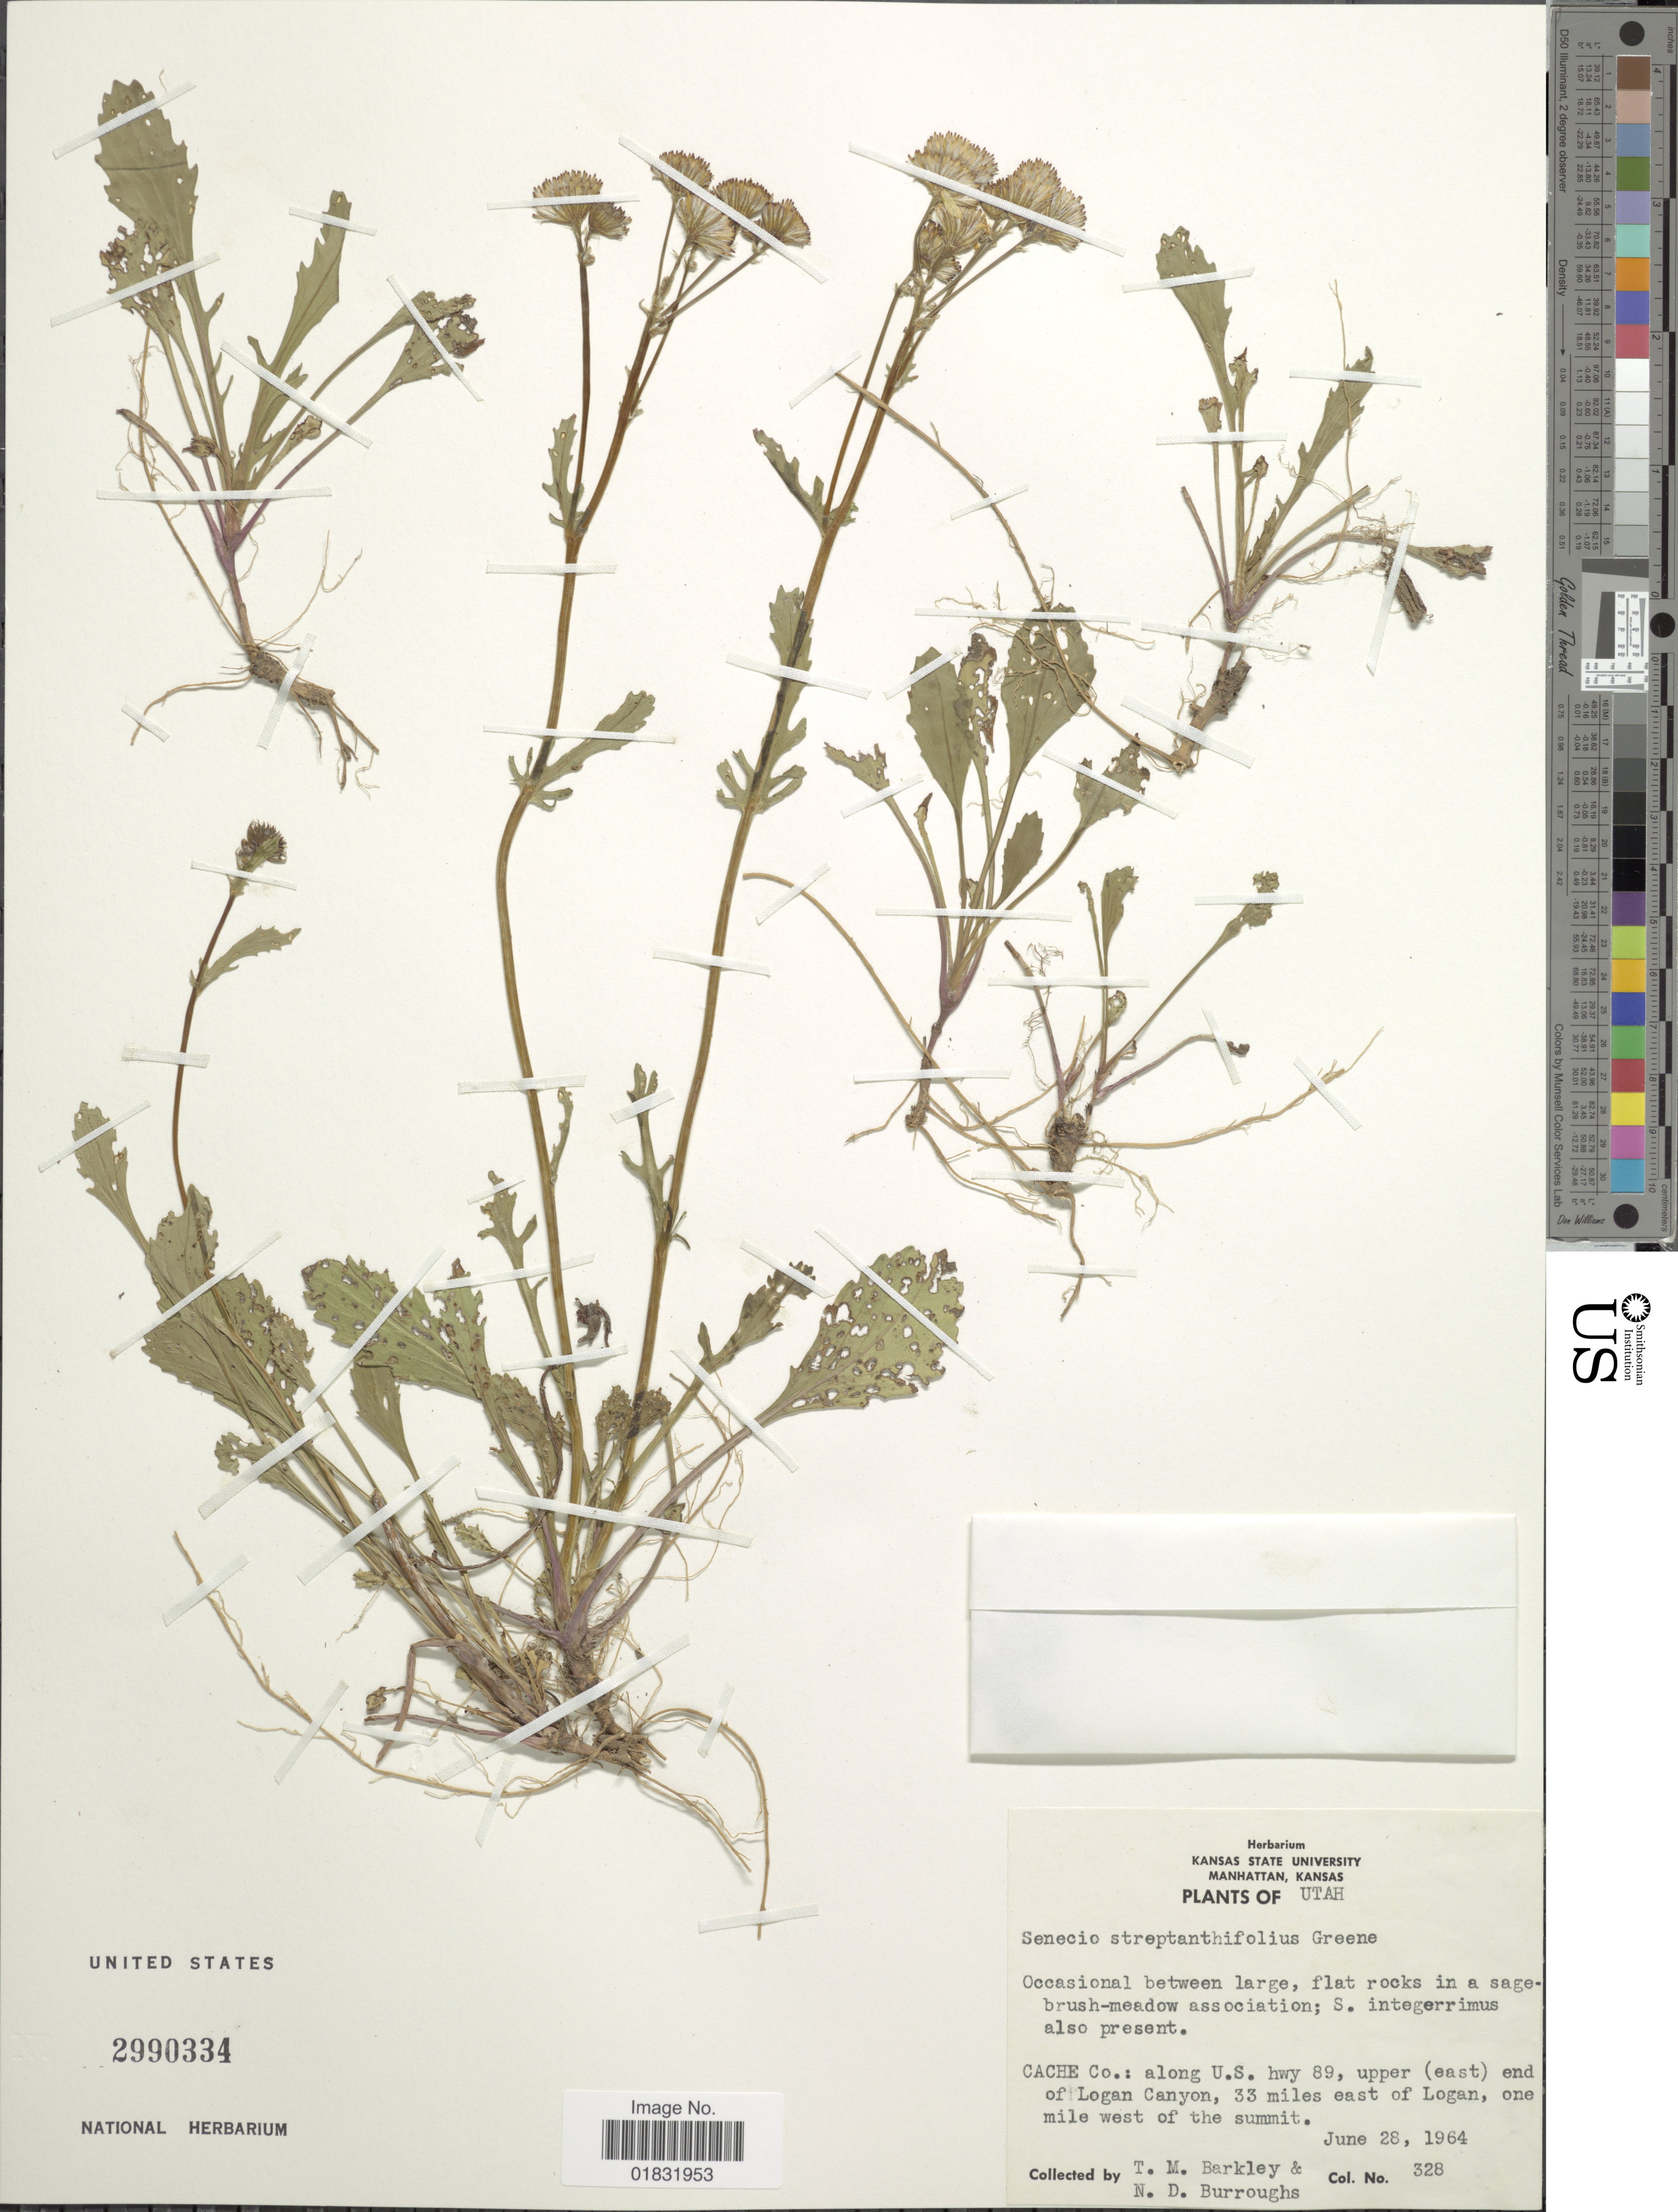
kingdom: Plantae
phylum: Tracheophyta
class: Magnoliopsida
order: Asterales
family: Asteraceae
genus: Packera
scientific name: Packera streptanthifolia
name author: (Greene) W.A. Weber & Á. Löve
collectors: T. M. Barkley & N. Burroughs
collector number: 328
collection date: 1964-06-28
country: United States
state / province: Utah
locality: Cache Co.: along U.S. hwy 89, upper (east) end of Logan Canyon, 33 miles east of Logan, one mile west of the summit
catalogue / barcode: US 2990334